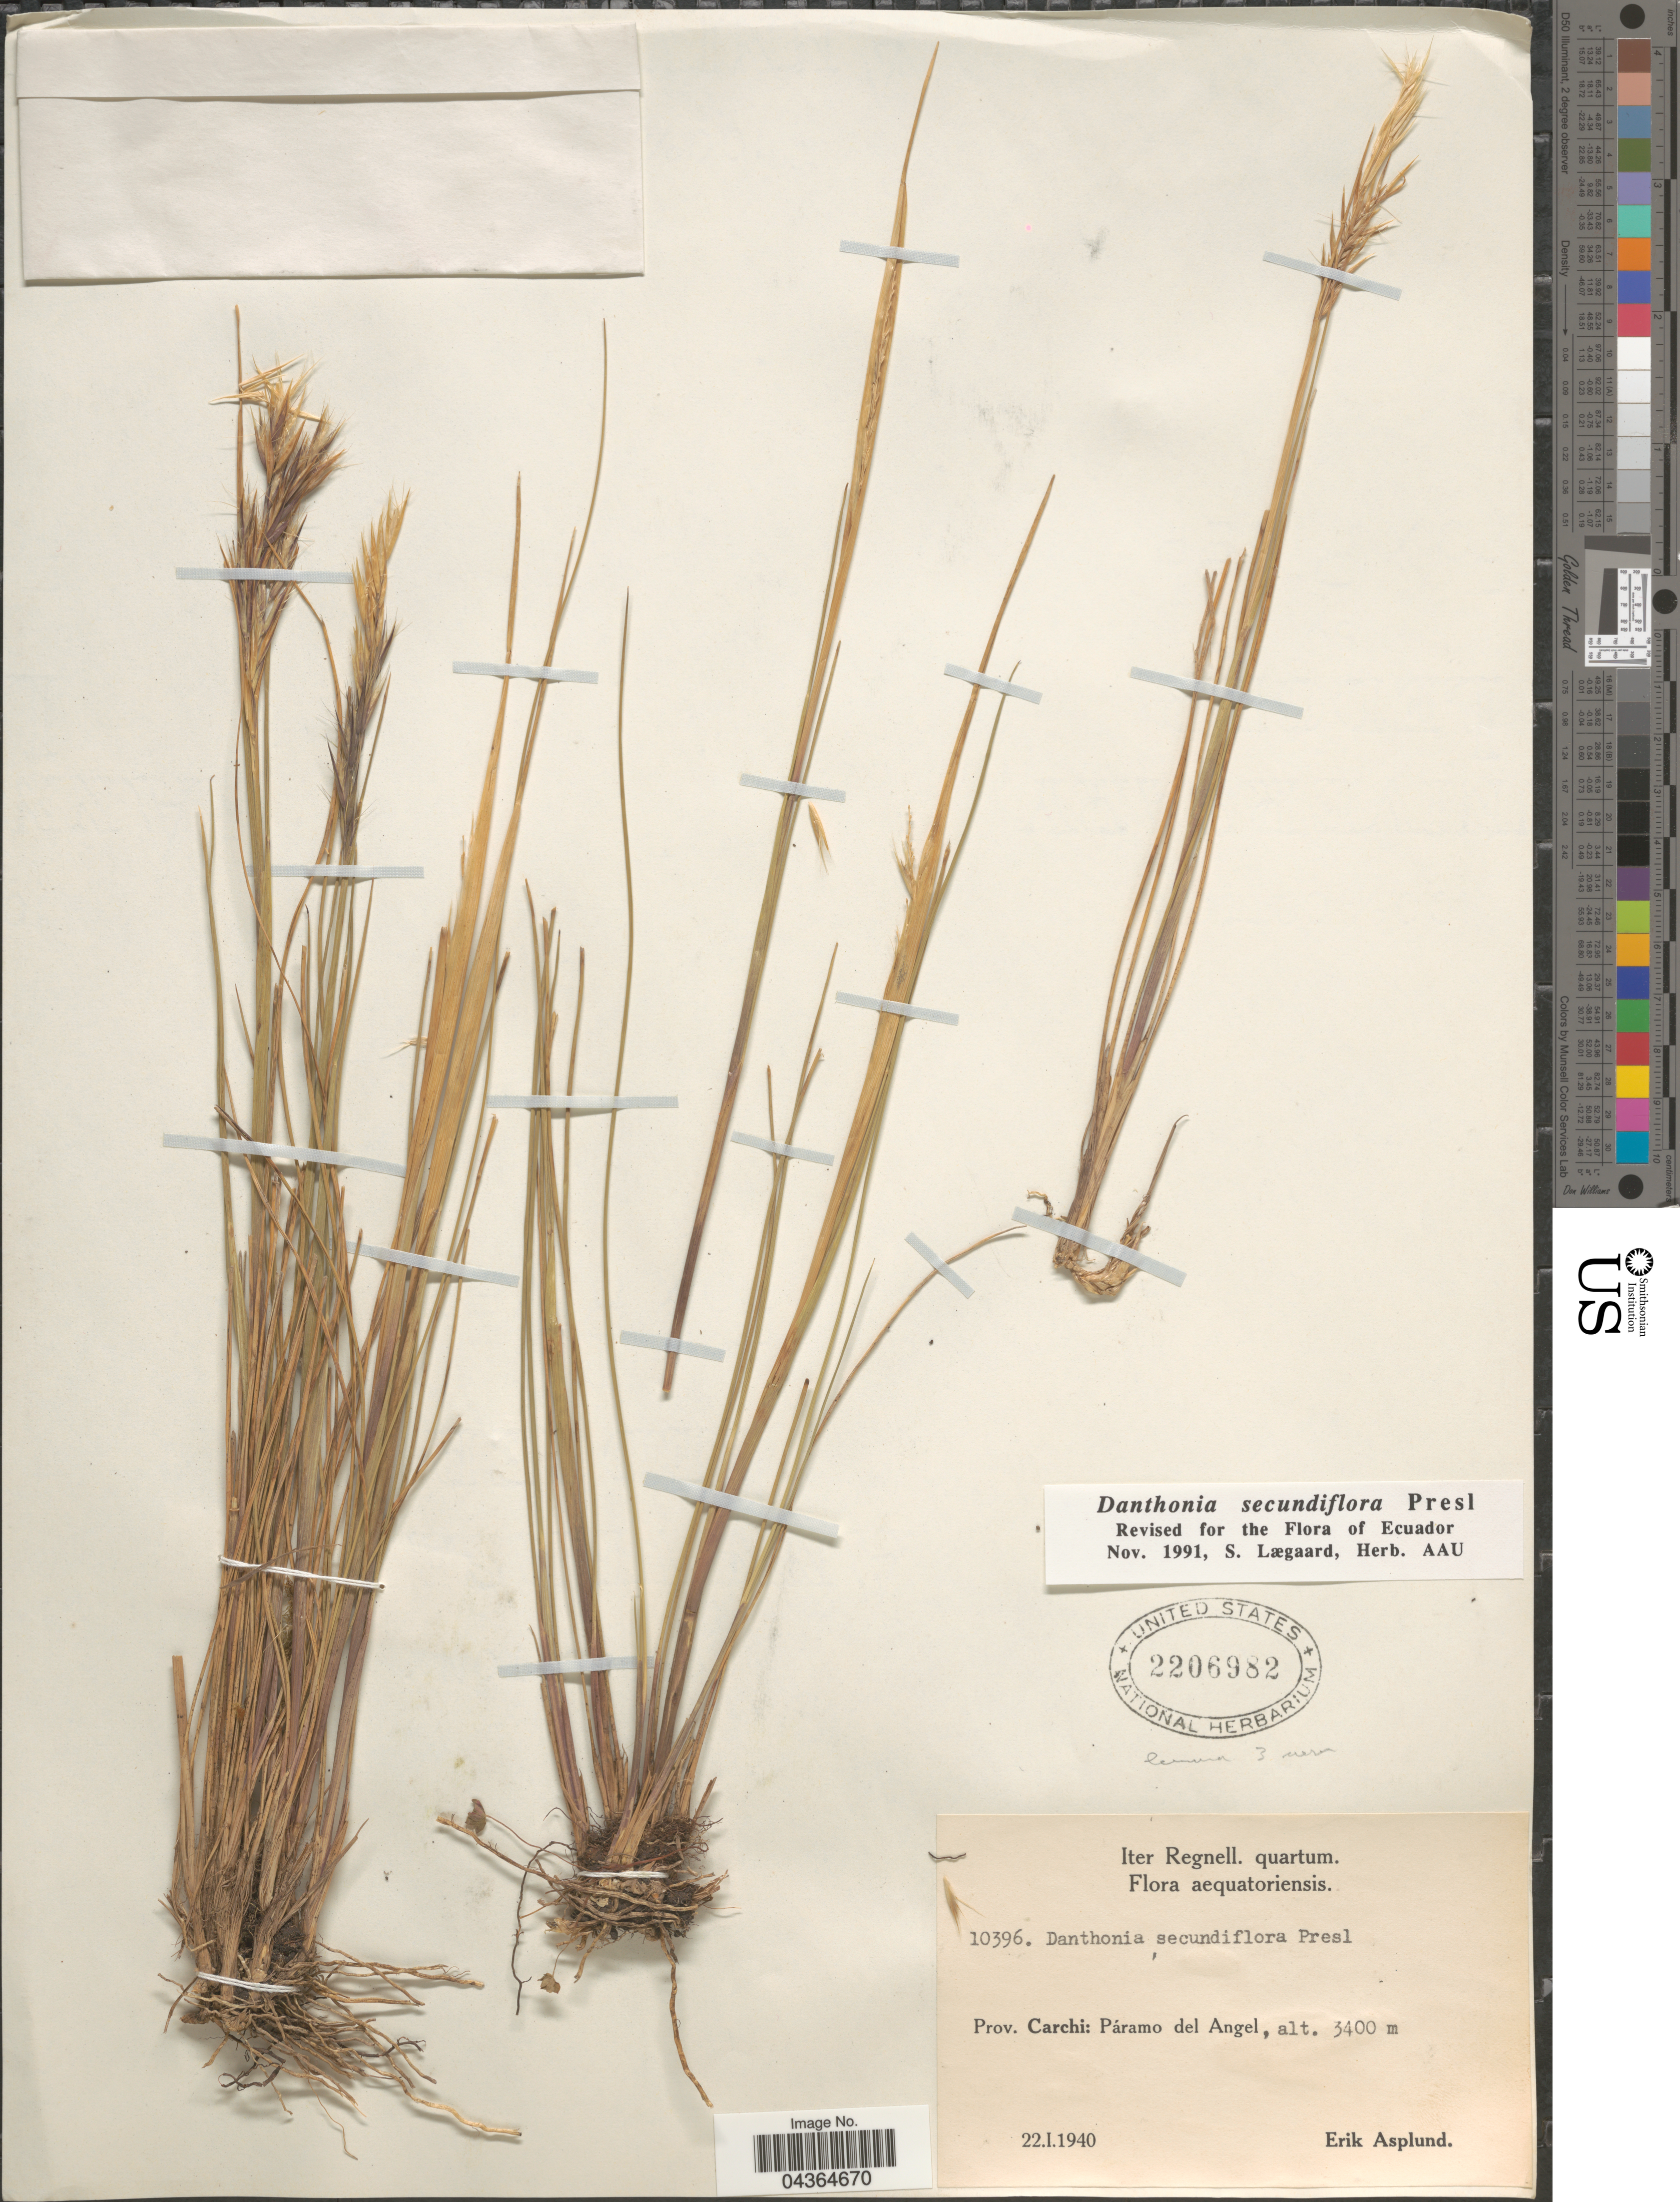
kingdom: Plantae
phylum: Tracheophyta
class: Liliopsida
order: Poales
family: Poaceae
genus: Danthonia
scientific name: Danthonia secundiflora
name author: J. Presl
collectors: E. Asplund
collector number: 10396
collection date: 1940-01-22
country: Ecuador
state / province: Carchi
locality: Iter Regnell. quartum. Aequatoriensis. Páramo del Angel.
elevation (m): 3400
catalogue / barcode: US 2206982